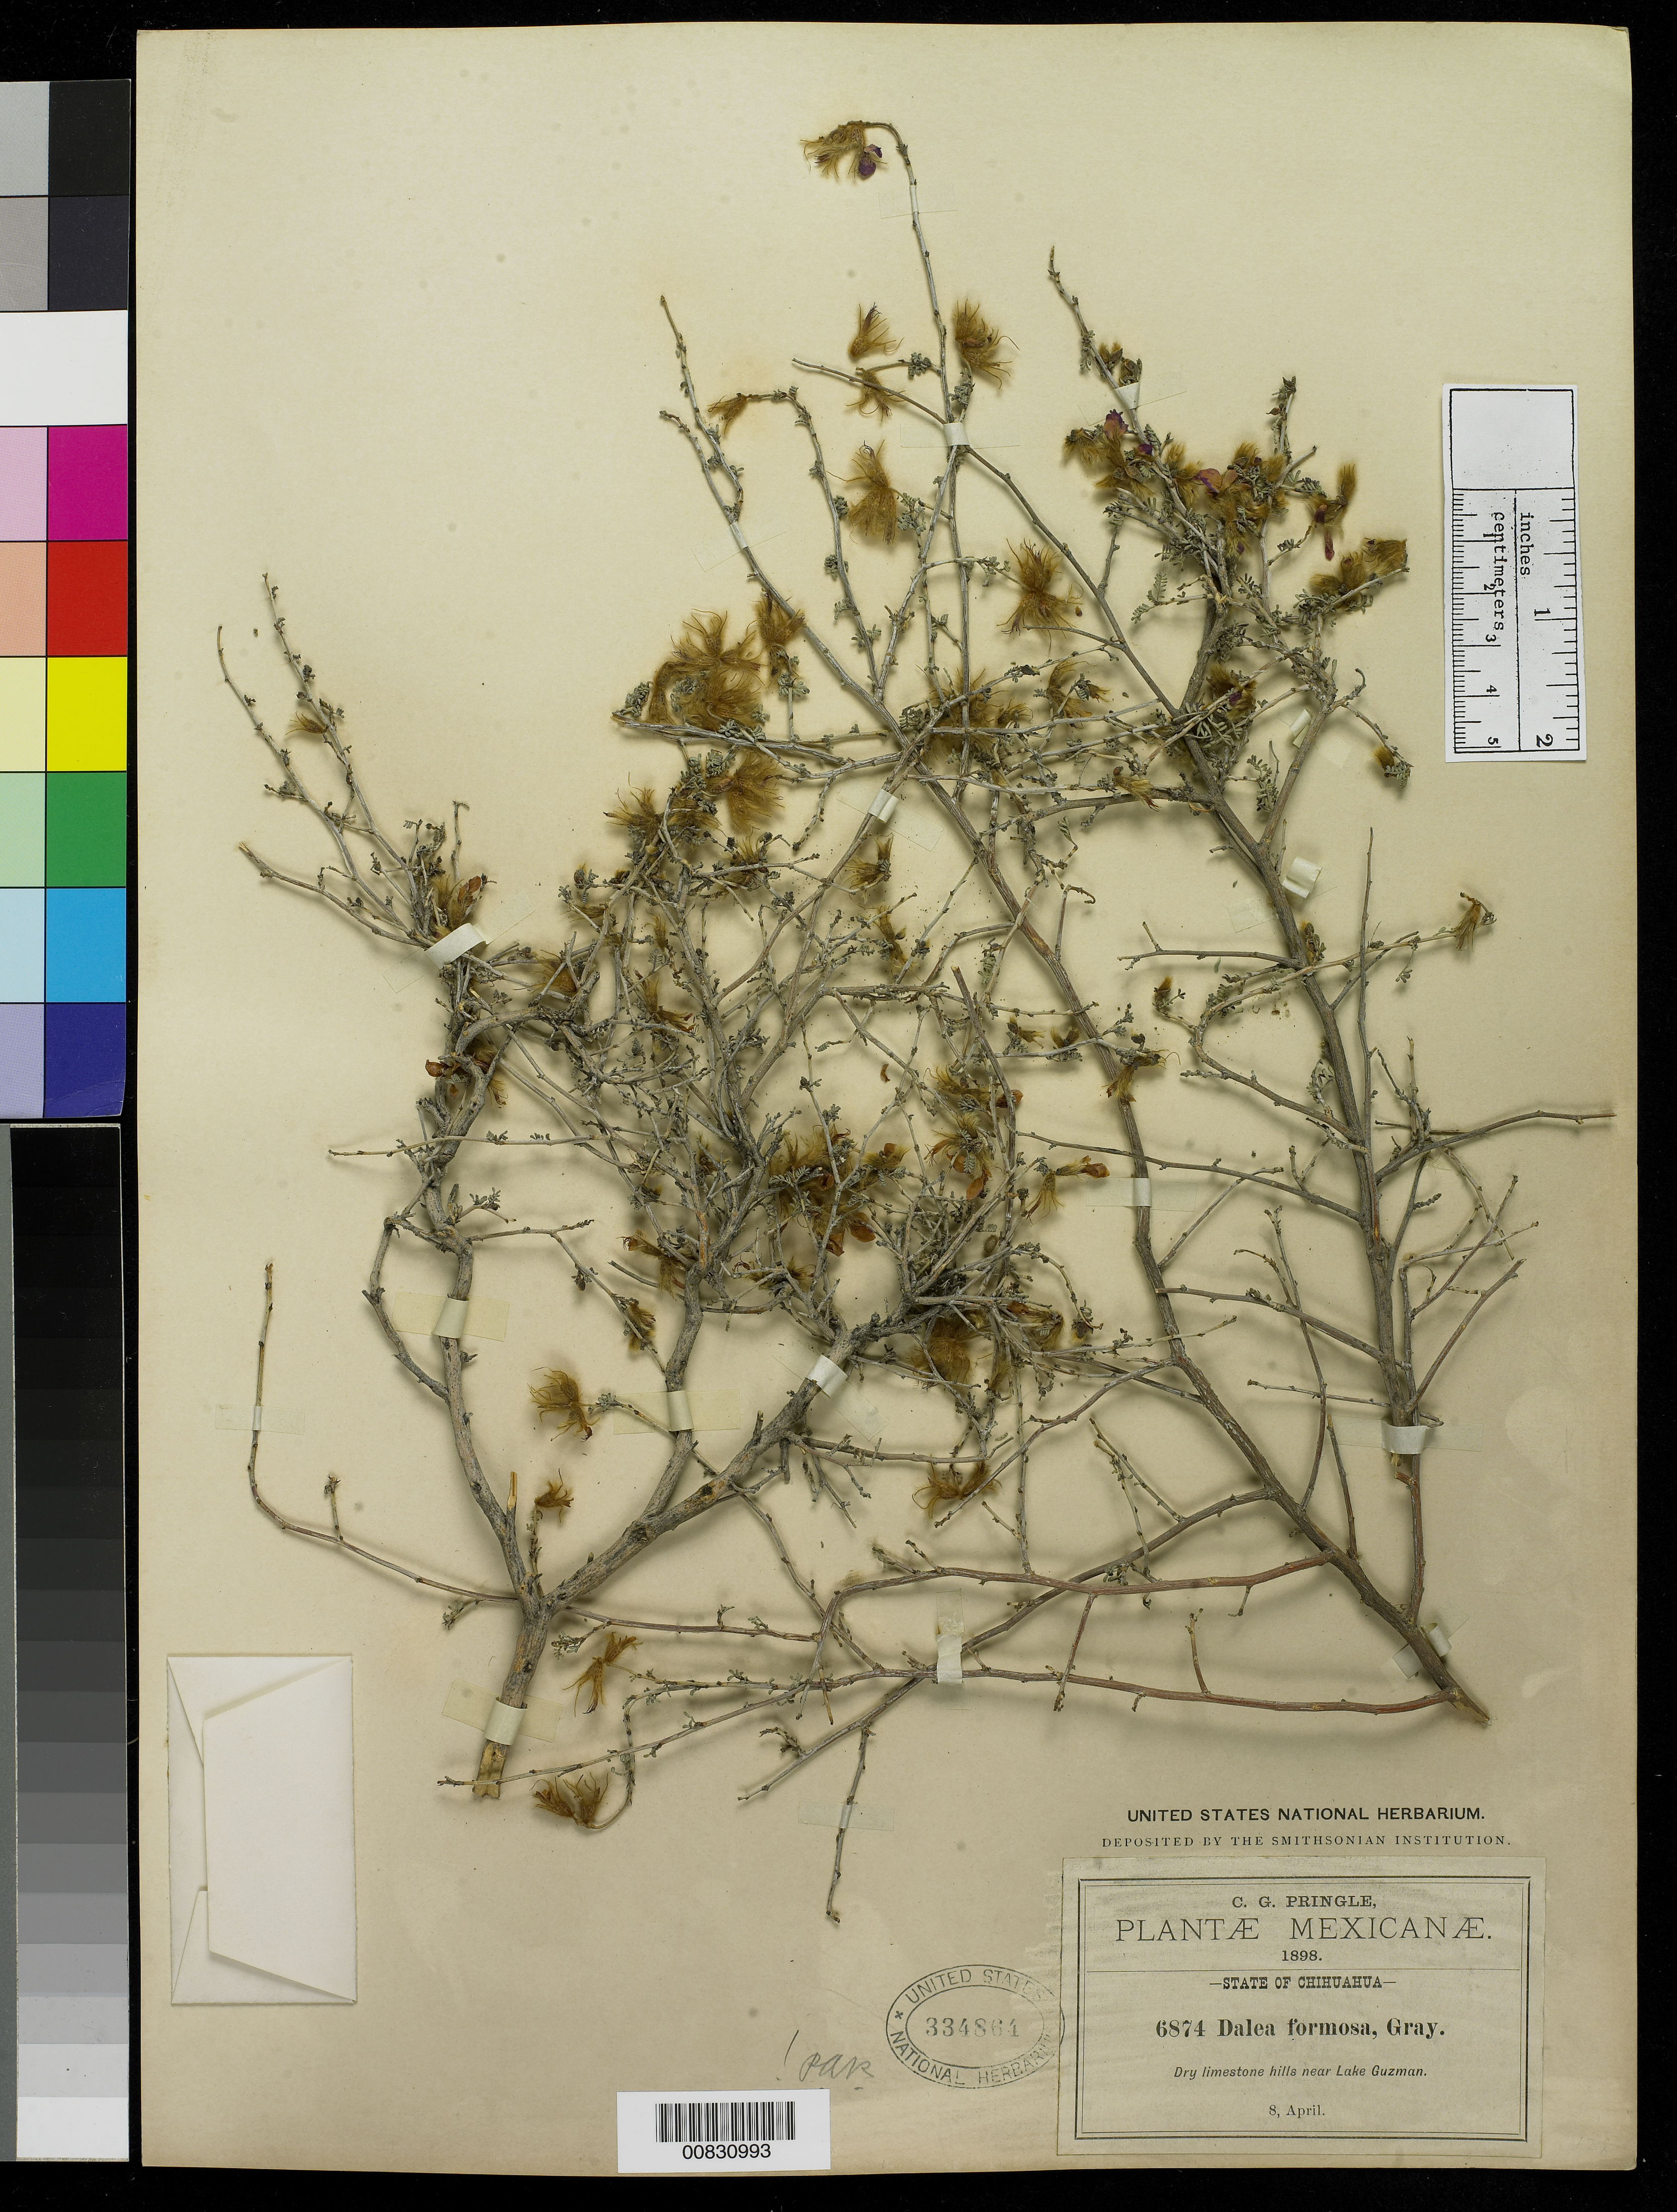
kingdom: Plantae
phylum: Tracheophyta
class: Magnoliopsida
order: Fabales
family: Fabaceae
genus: Dalea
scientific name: Dalea formosa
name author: Torr.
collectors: C. G. Pringle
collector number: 6874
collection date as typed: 08 Apr 1898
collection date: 1898-04-08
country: Mexico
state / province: Chihuahua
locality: Dry limestone hills near Lake Guzman.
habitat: Dry limestone hills.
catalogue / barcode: US 334864